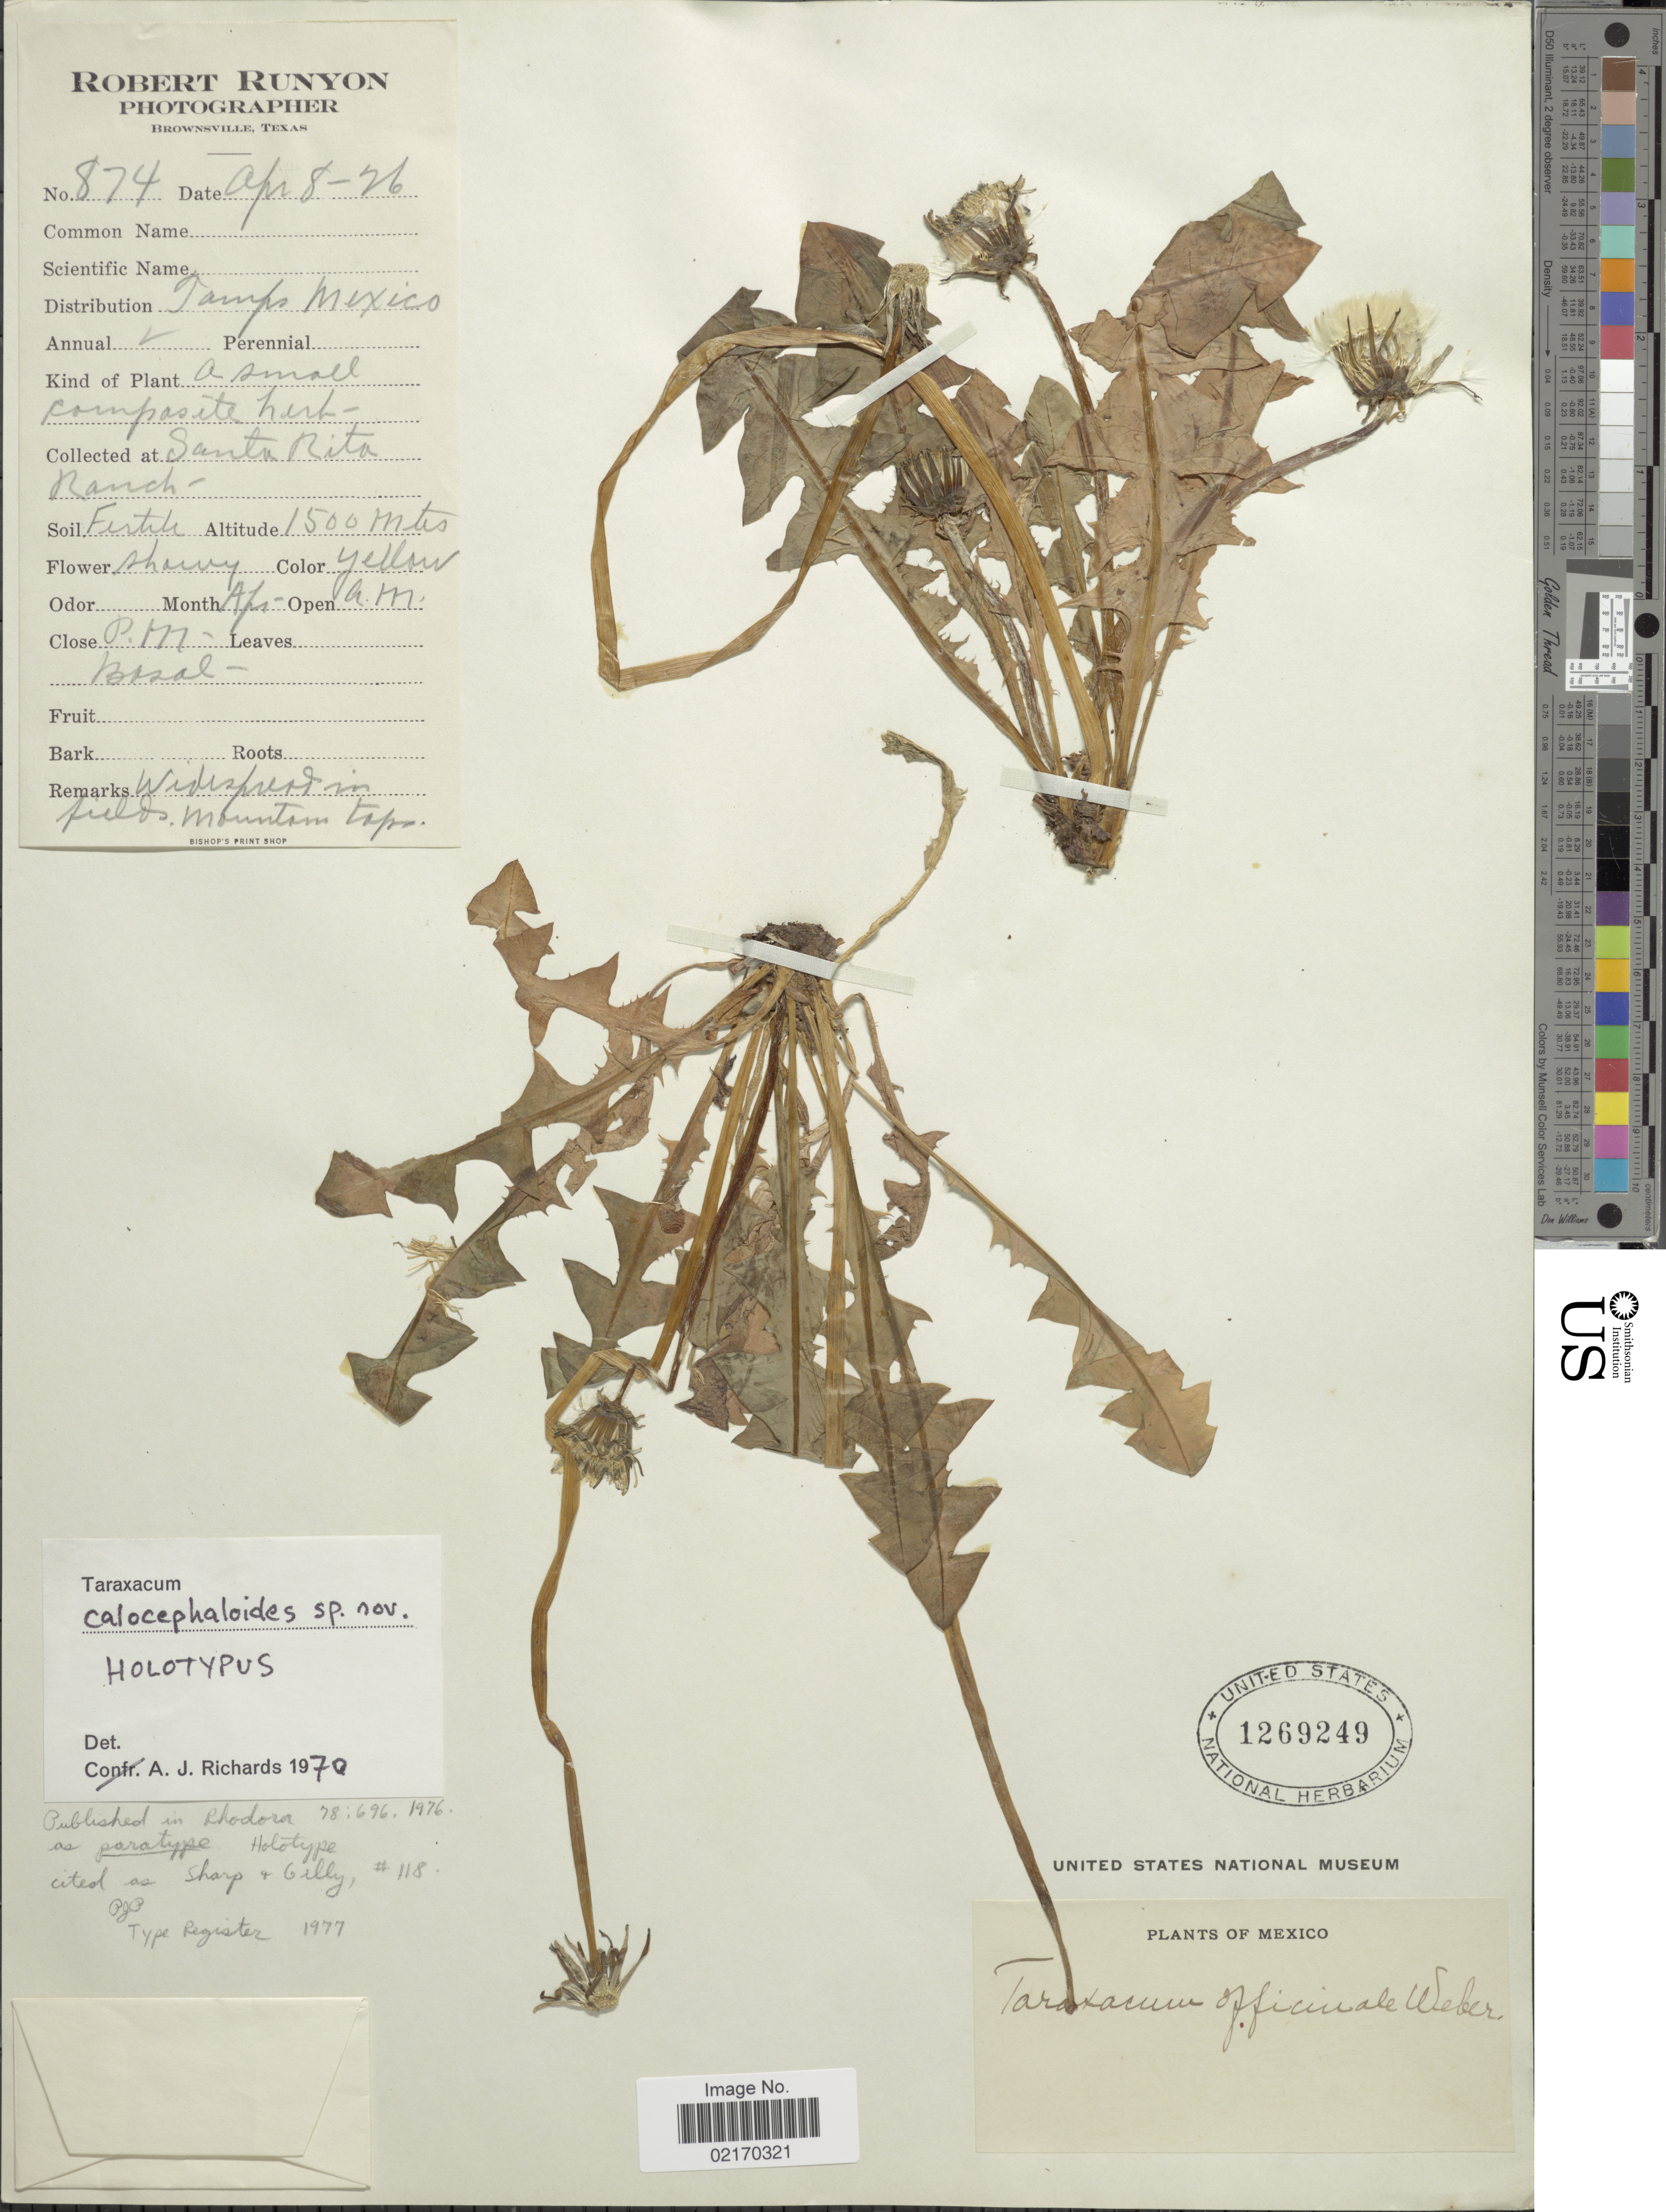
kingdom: Plantae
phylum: Tracheophyta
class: Magnoliopsida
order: Asterales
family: Asteraceae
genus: Taraxacum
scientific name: Taraxacum calocephaloides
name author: A.J. Richards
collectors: R. Runyon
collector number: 874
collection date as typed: Transcribed d/m/y: 8/4/26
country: Mexico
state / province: Tamaulipas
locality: Tamps.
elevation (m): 1500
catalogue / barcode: US 1269249